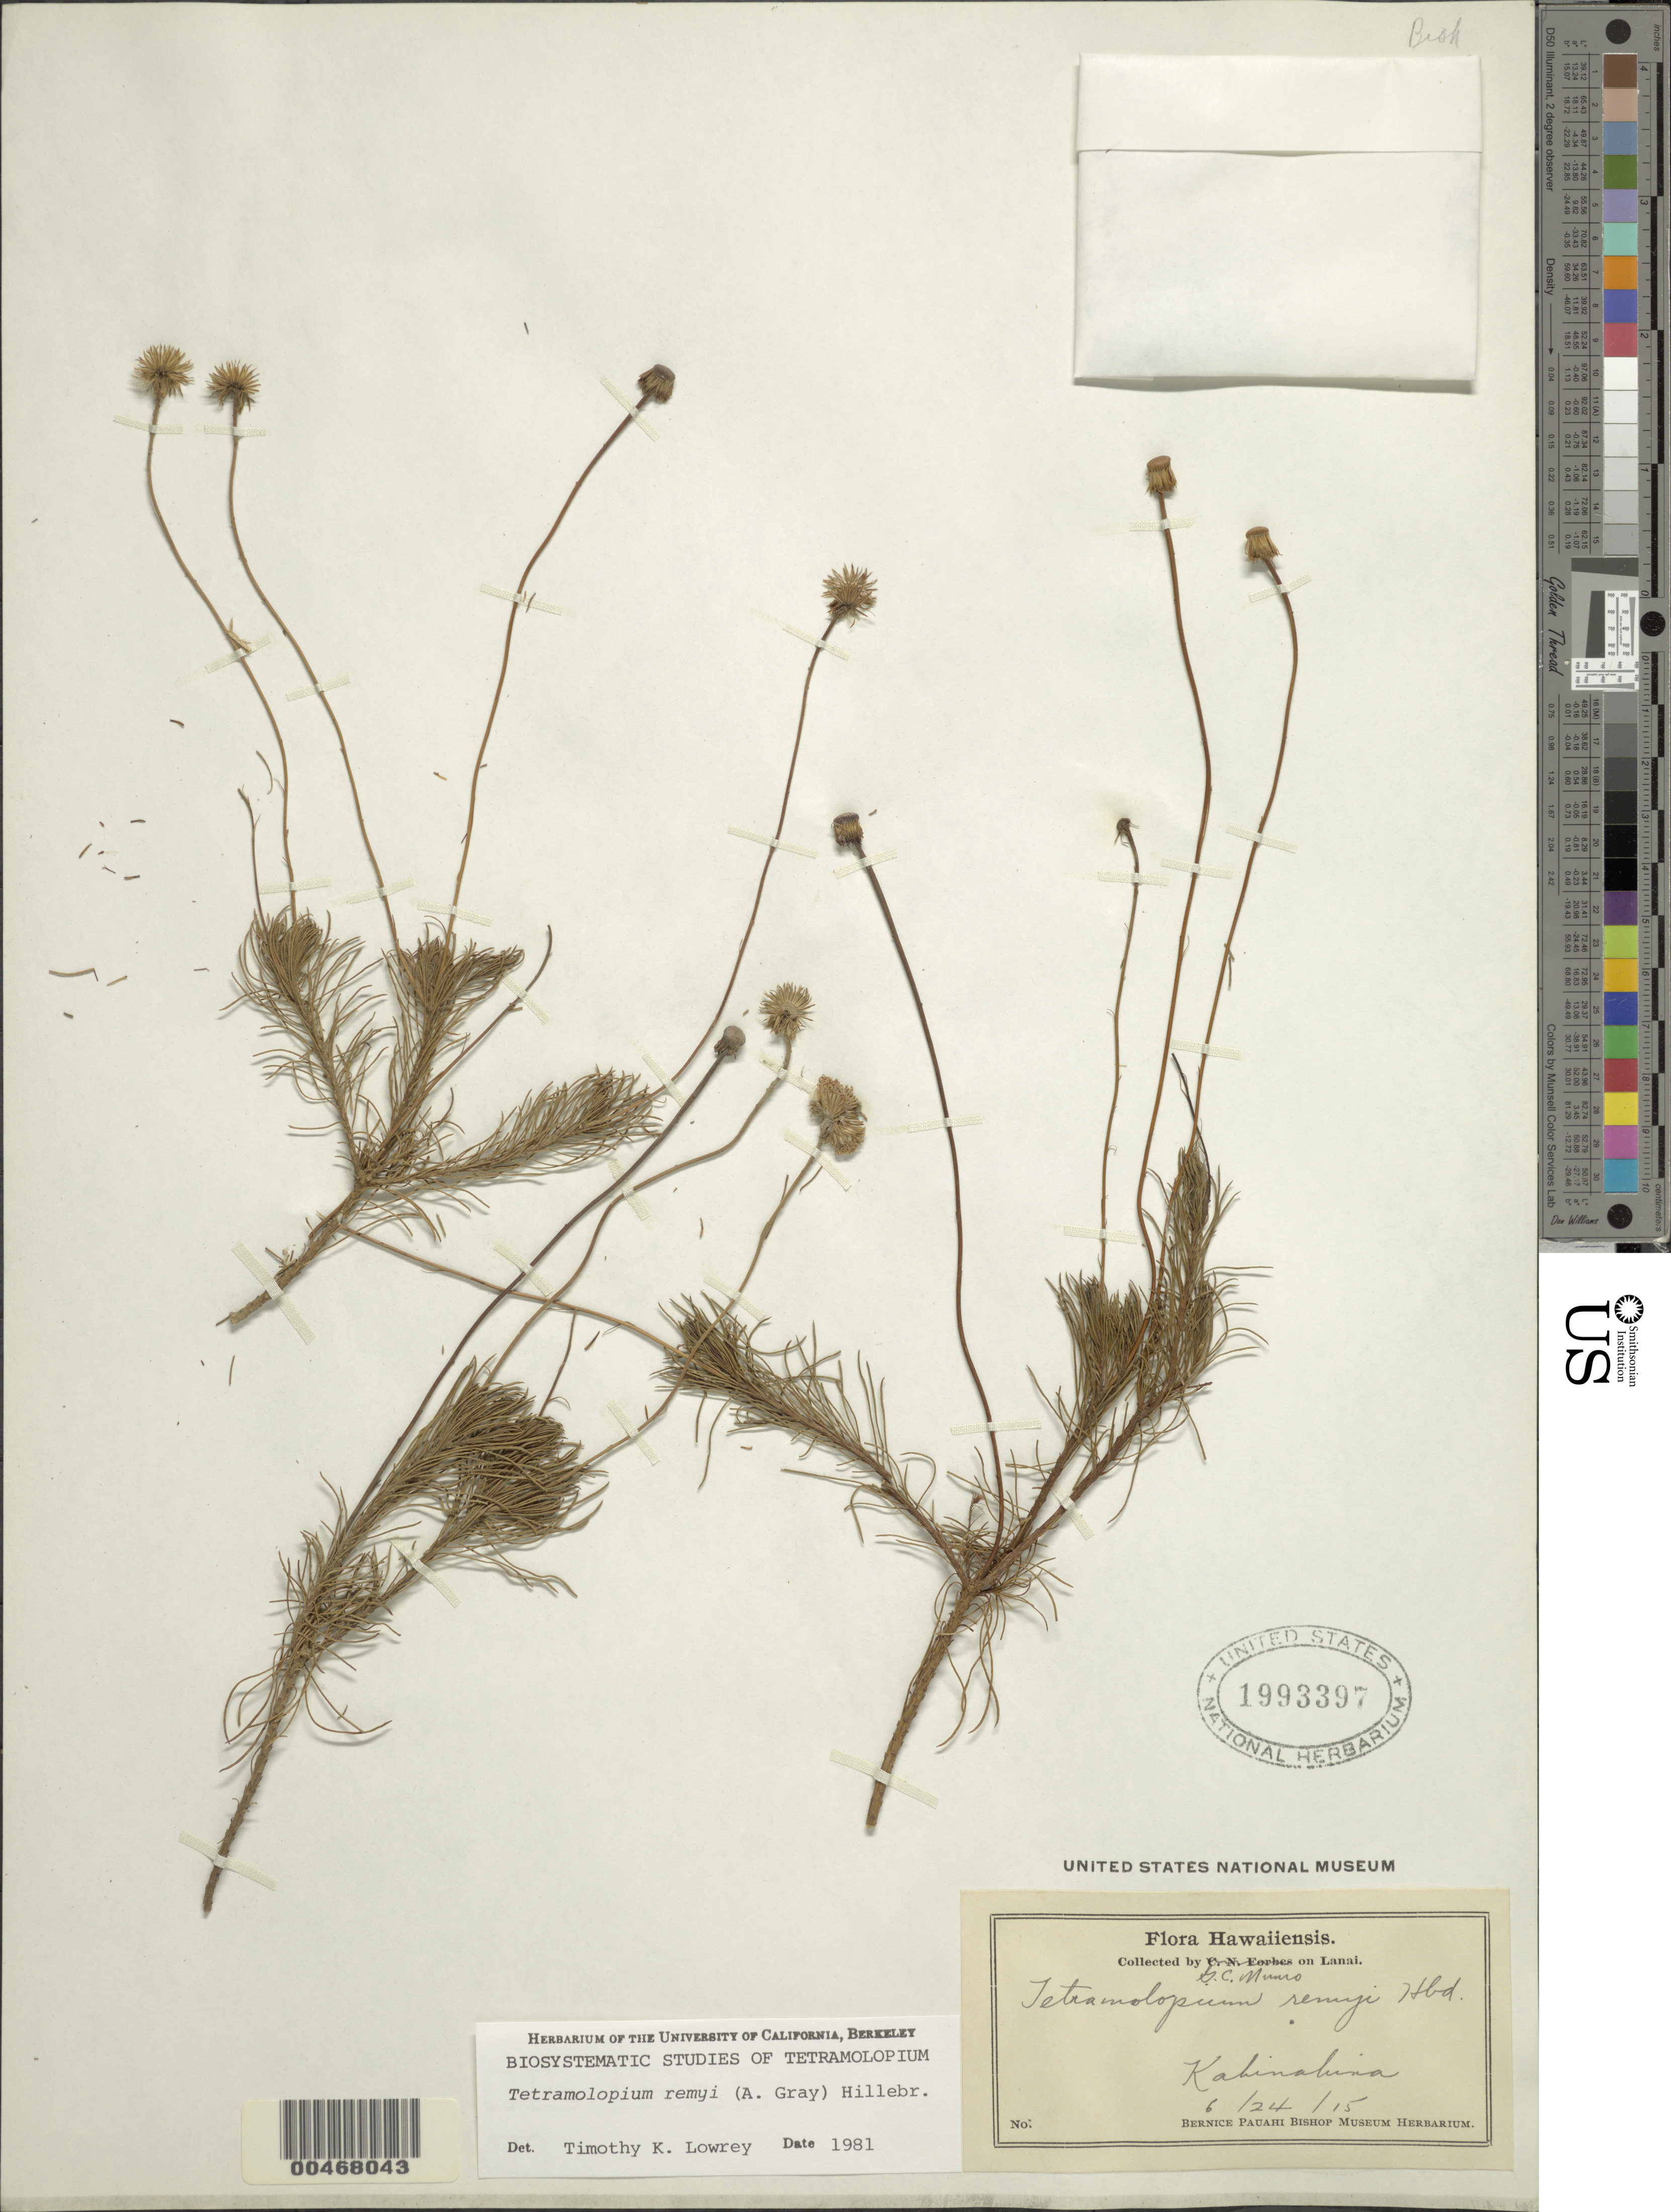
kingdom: Plantae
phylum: Tracheophyta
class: Magnoliopsida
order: Asterales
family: Asteraceae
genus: Tetramolopium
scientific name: Tetramolopium remyi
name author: (A. Gray) Hillebr.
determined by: Lowrey, T. K.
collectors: G. C. Munro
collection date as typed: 24 Jun 1915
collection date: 1915-06-24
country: United States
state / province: Hawaii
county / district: Maui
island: Lana'i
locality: Kahinanina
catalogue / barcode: US 1993397